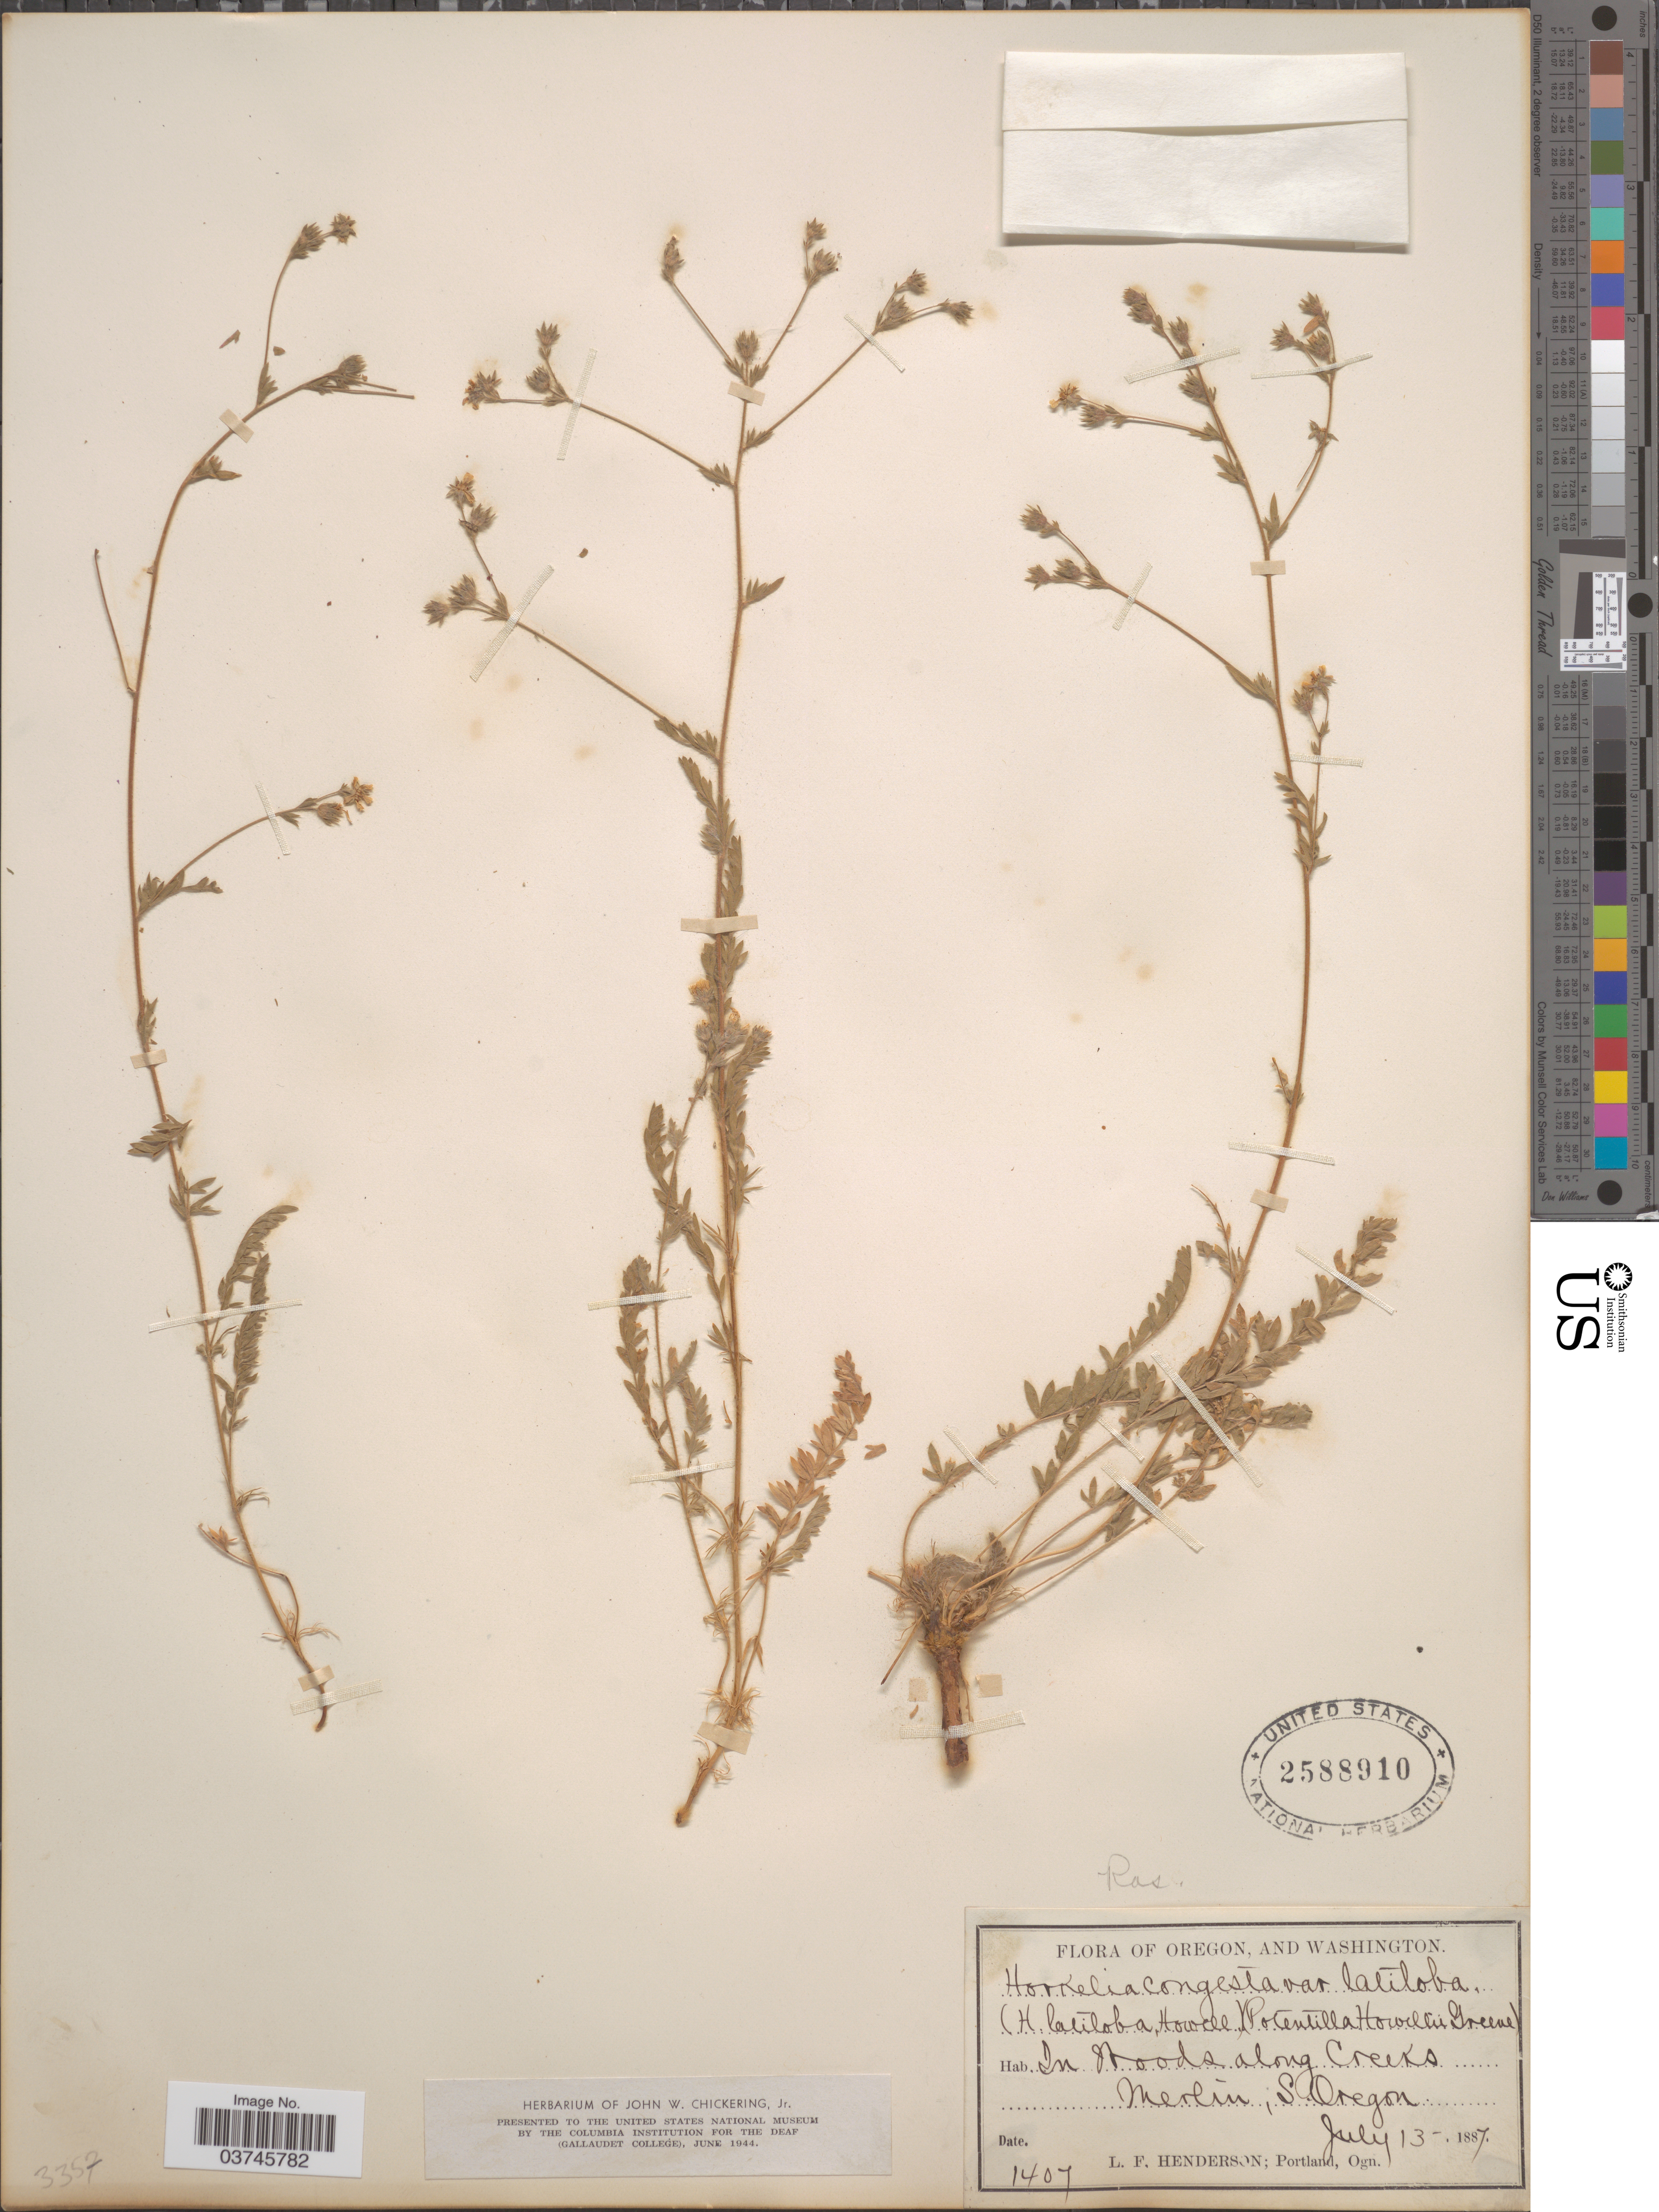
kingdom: Plantae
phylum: Tracheophyta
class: Magnoliopsida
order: Rosales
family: Rosaceae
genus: Potentilla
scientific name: Potentilla howellii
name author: Greene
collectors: L. Henderson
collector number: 1407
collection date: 1887-07-13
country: United States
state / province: Oregon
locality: Along Creeks Merlin, S. Oregon.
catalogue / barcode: US 2588910